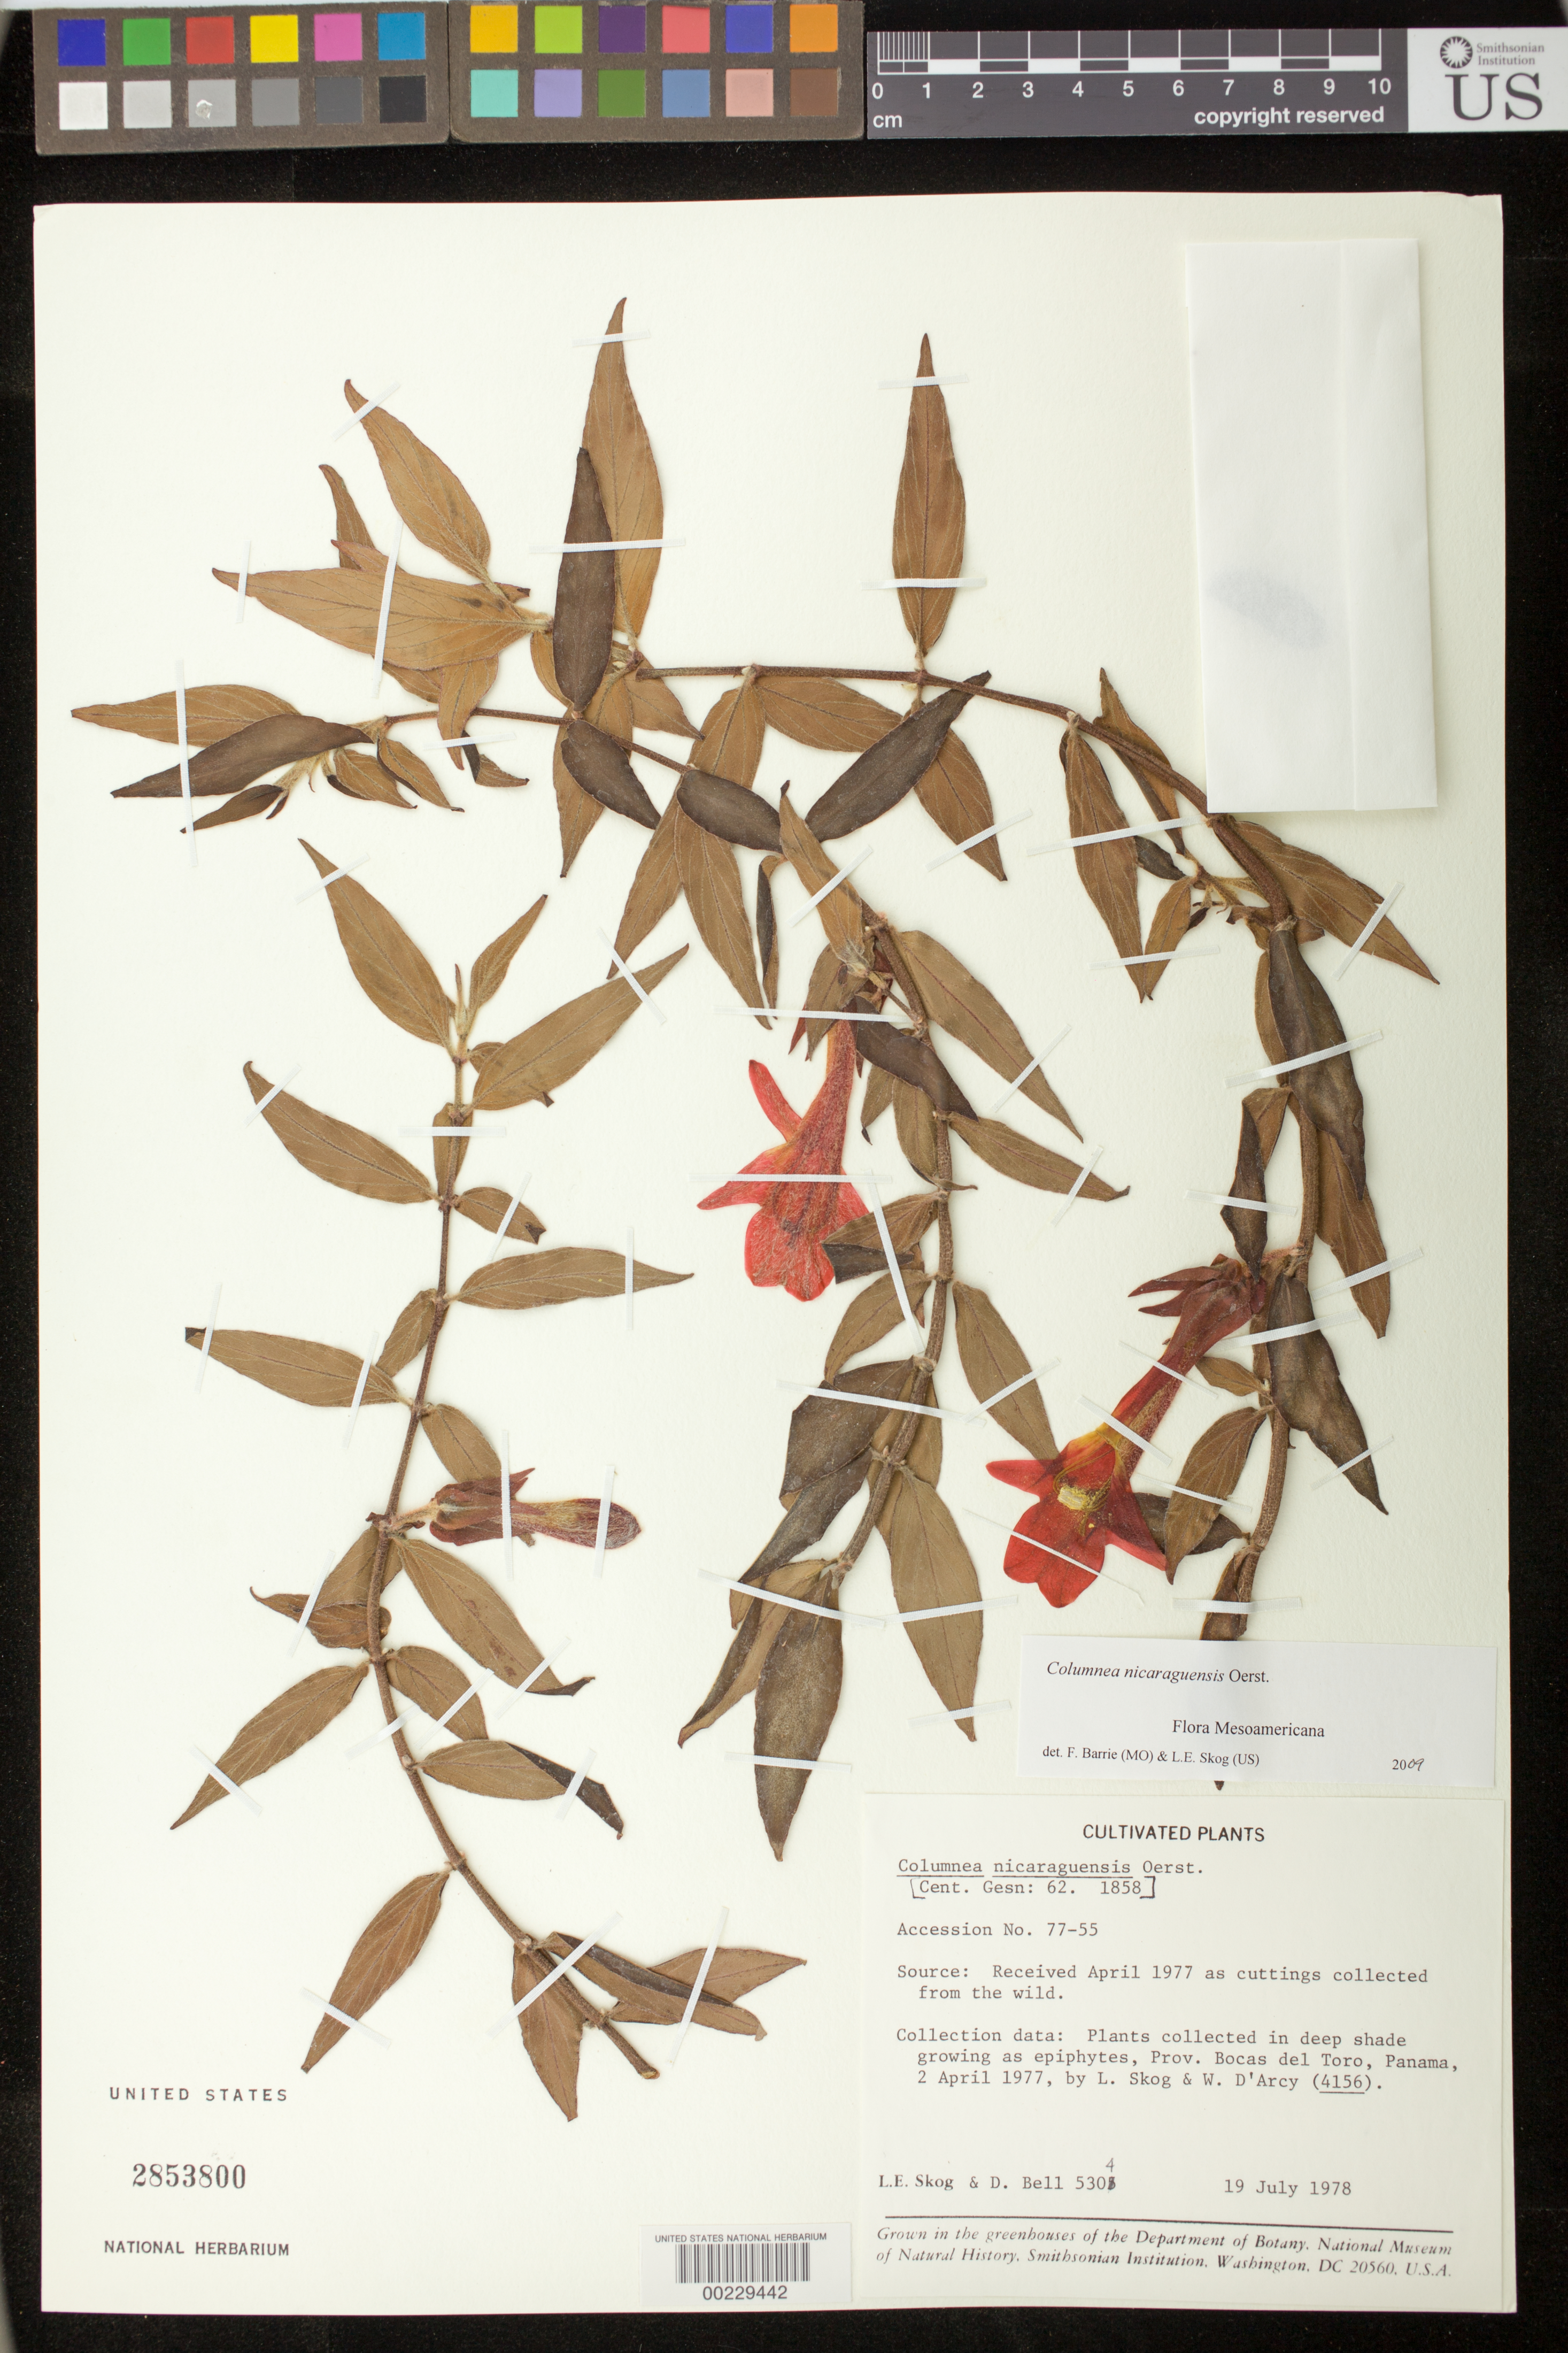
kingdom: Plantae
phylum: Tracheophyta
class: Magnoliopsida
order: Lamiales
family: Gesneriaceae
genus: Columnea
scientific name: Columnea nicaraguensis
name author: Oerst.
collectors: L. E. Skog & D. A. Bell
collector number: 5304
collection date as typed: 19 Jul 1978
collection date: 1978-07-19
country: Panama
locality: Panama: Bocas del Toro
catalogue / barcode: US 2853800